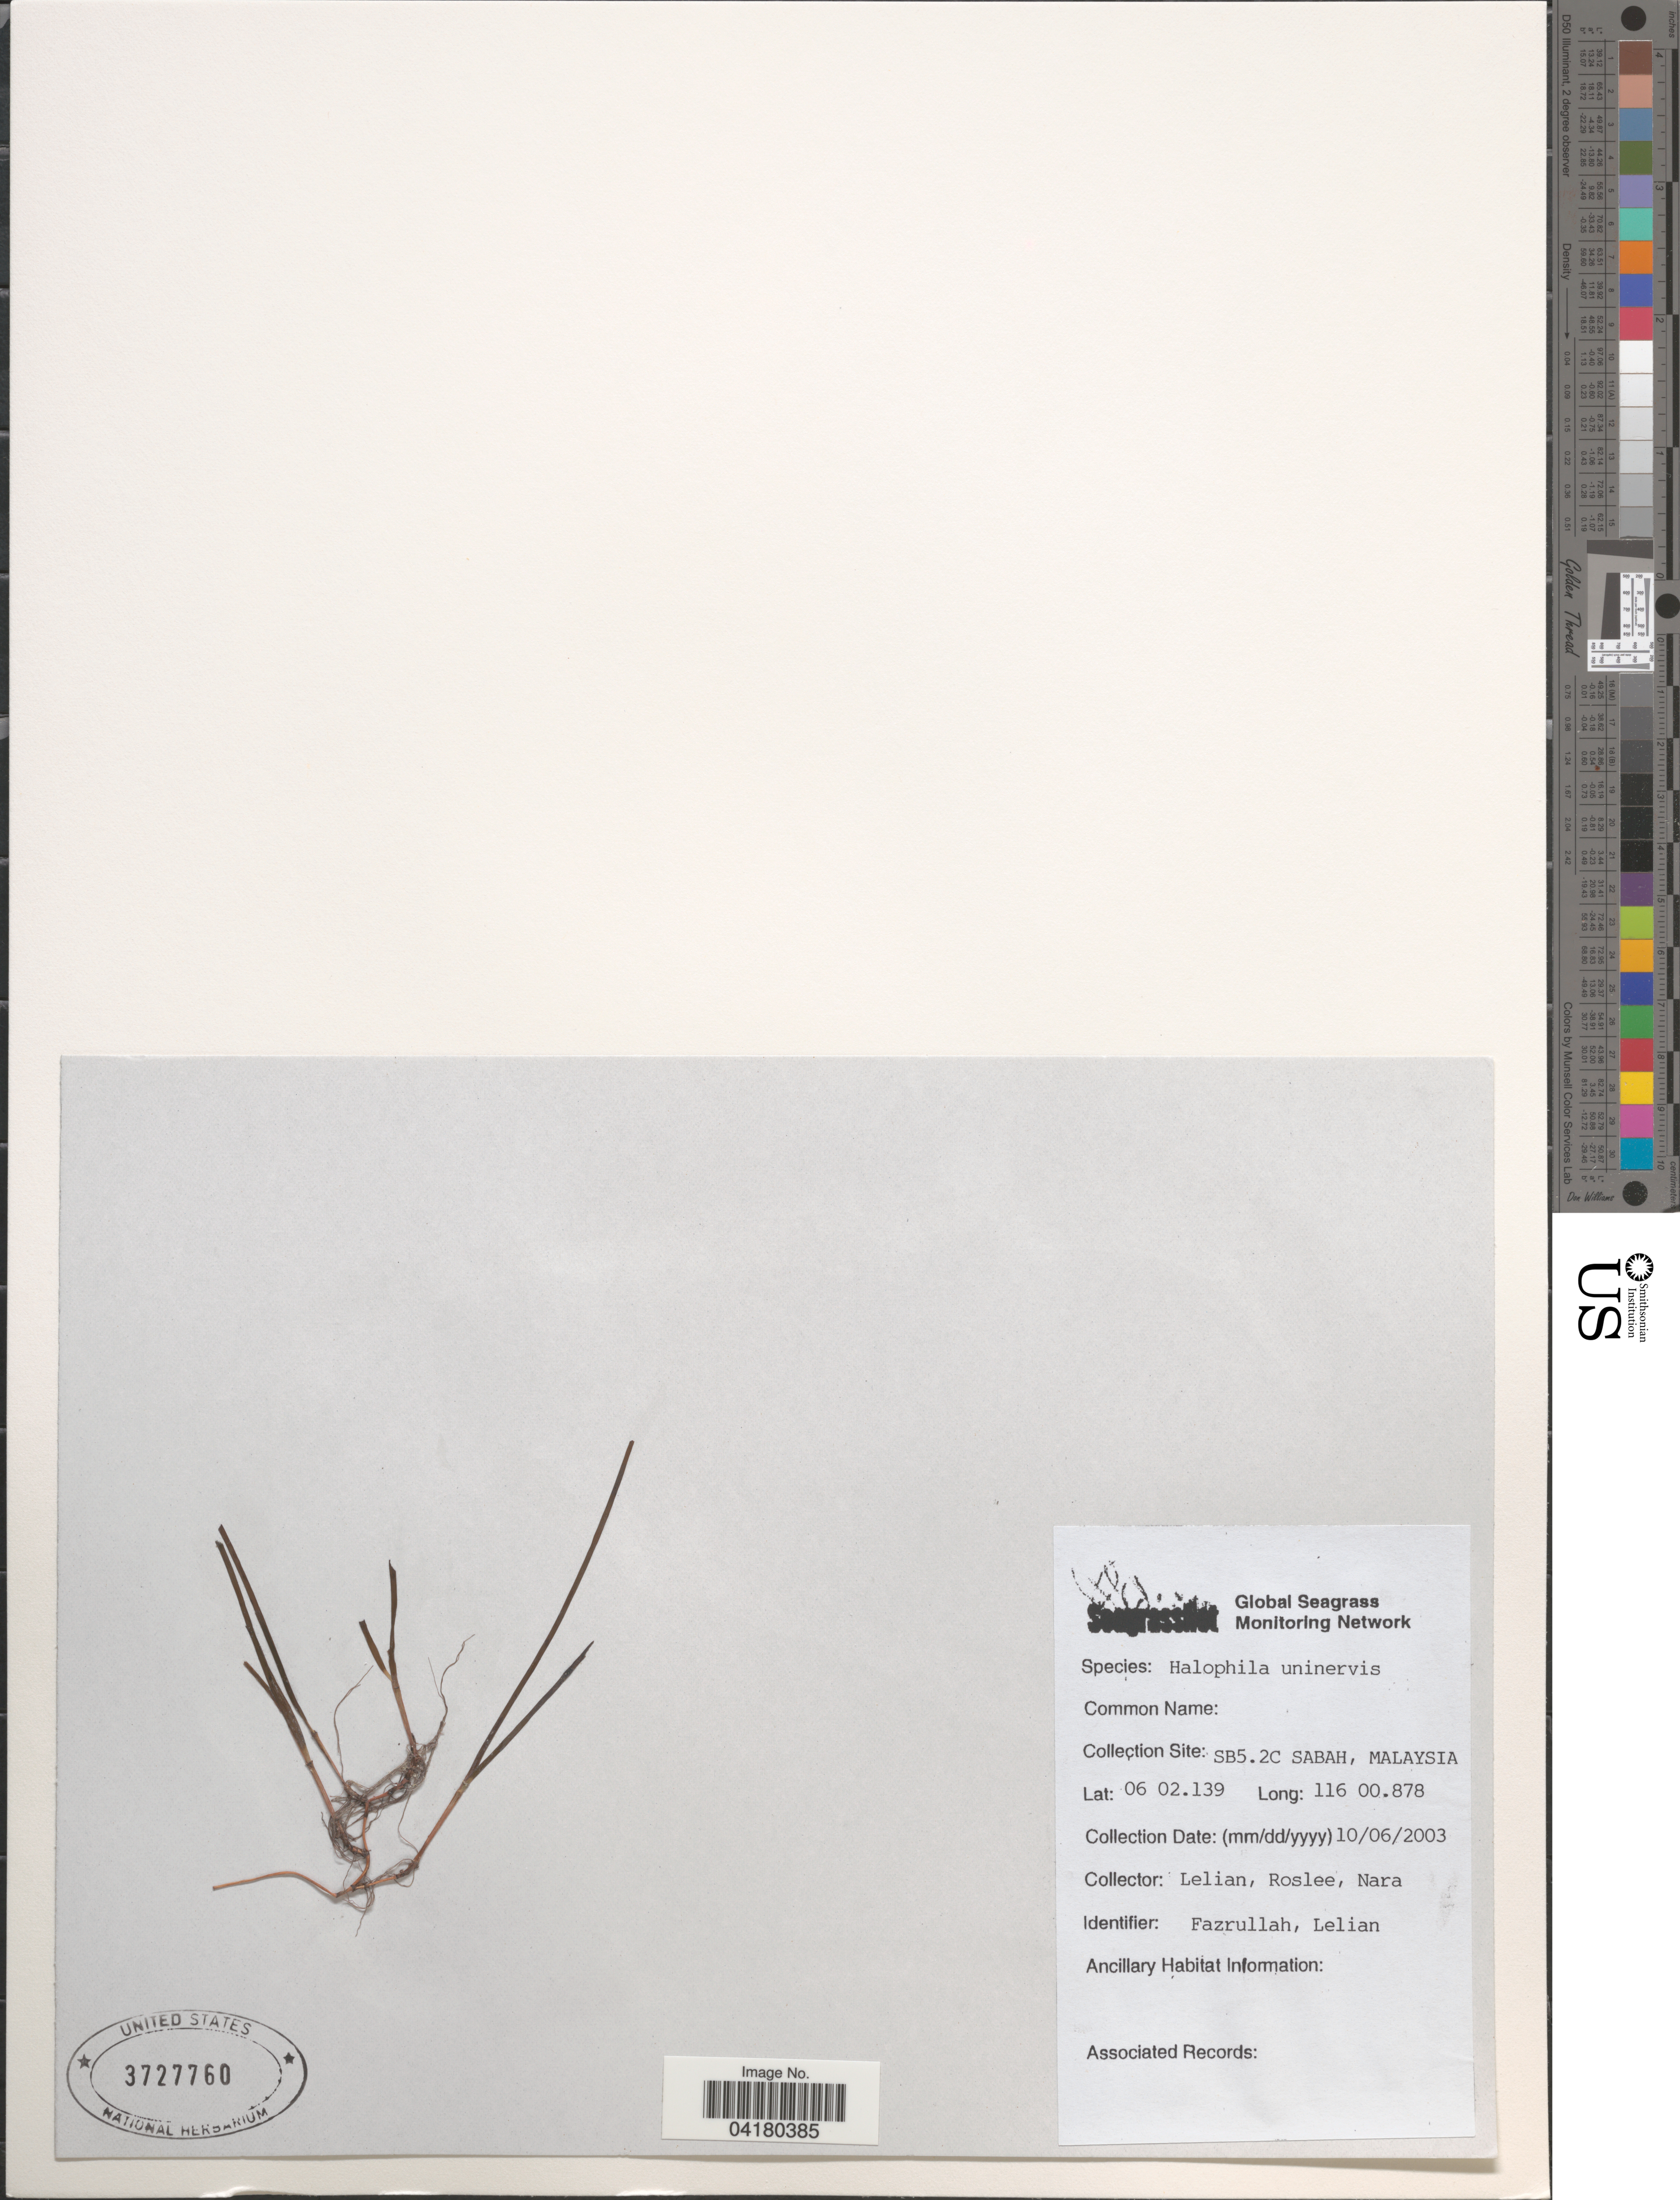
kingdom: Plantae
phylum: Tracheophyta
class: Liliopsida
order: Alismatales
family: Hydrocharitaceae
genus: Halophila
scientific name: Halophila uninervis, ined.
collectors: Lelian, Roslee & Nara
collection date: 2003-10-06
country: Malaysia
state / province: Sabah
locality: SB5.2C.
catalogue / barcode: US 3727760